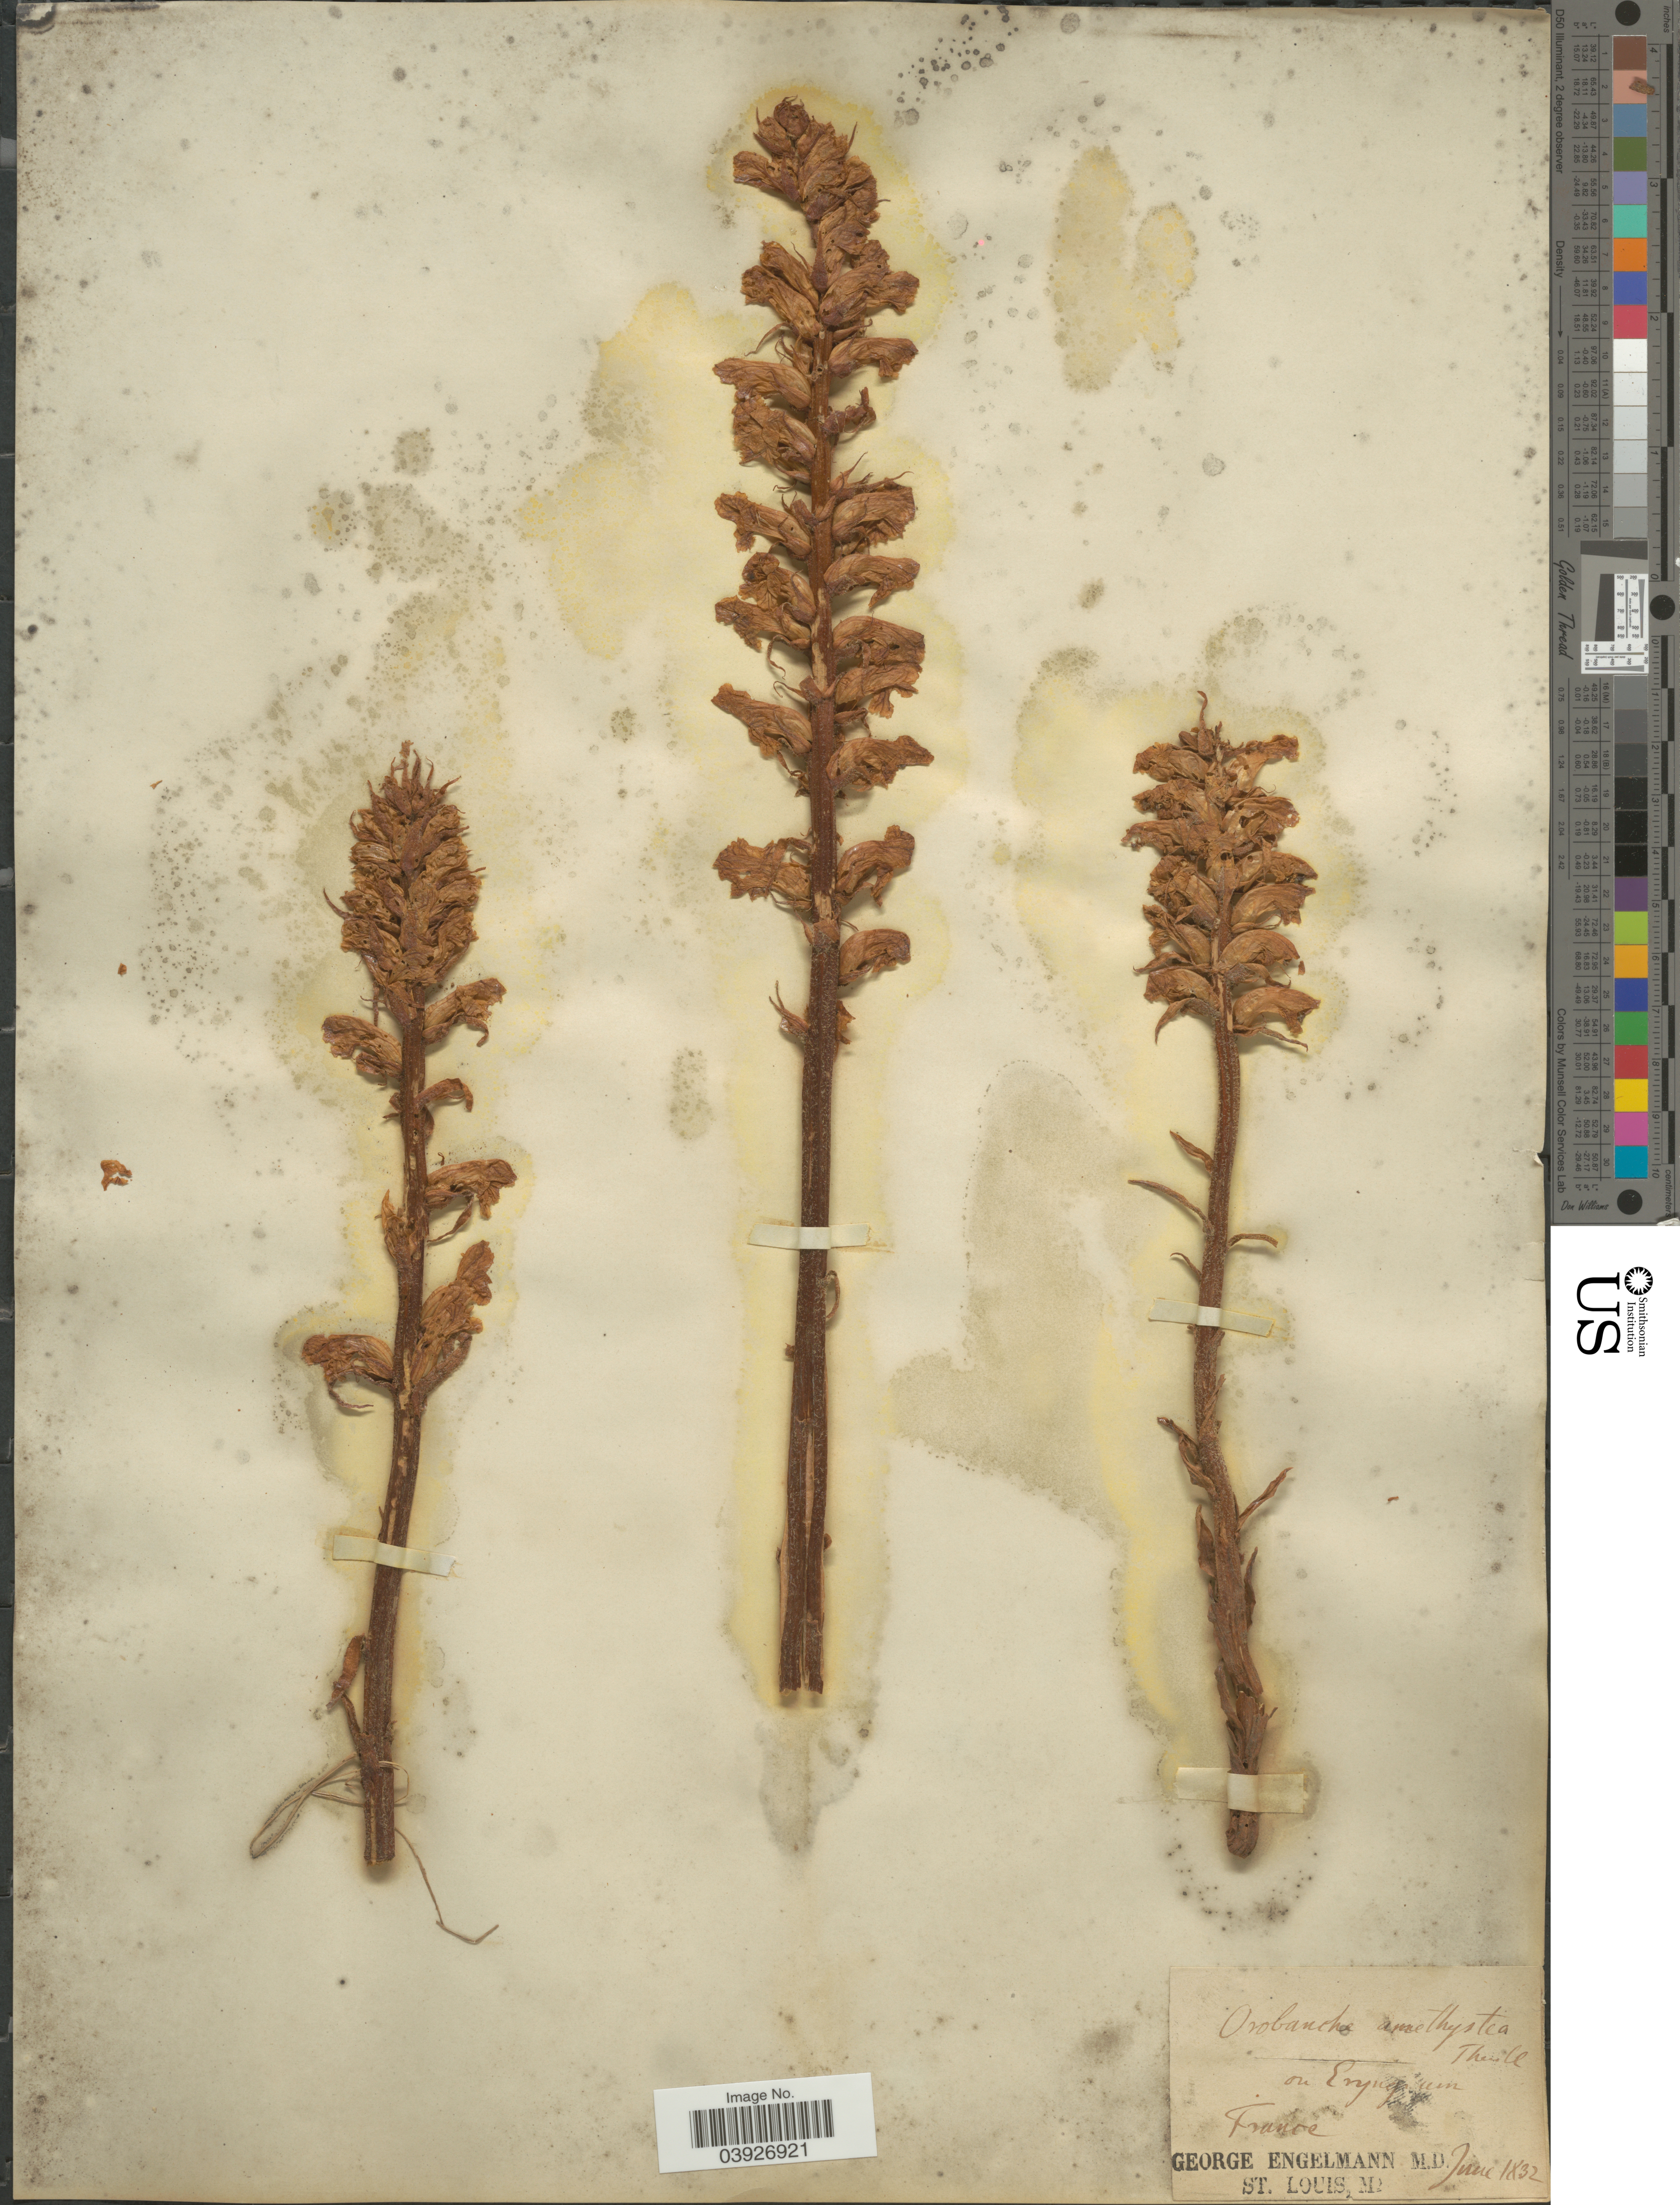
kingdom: Plantae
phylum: Tracheophyta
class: Magnoliopsida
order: Lamiales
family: Orobanchaceae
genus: Orobanche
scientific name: Orobanche amethystea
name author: Thuill.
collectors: G. Engelmann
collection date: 1832-06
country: France